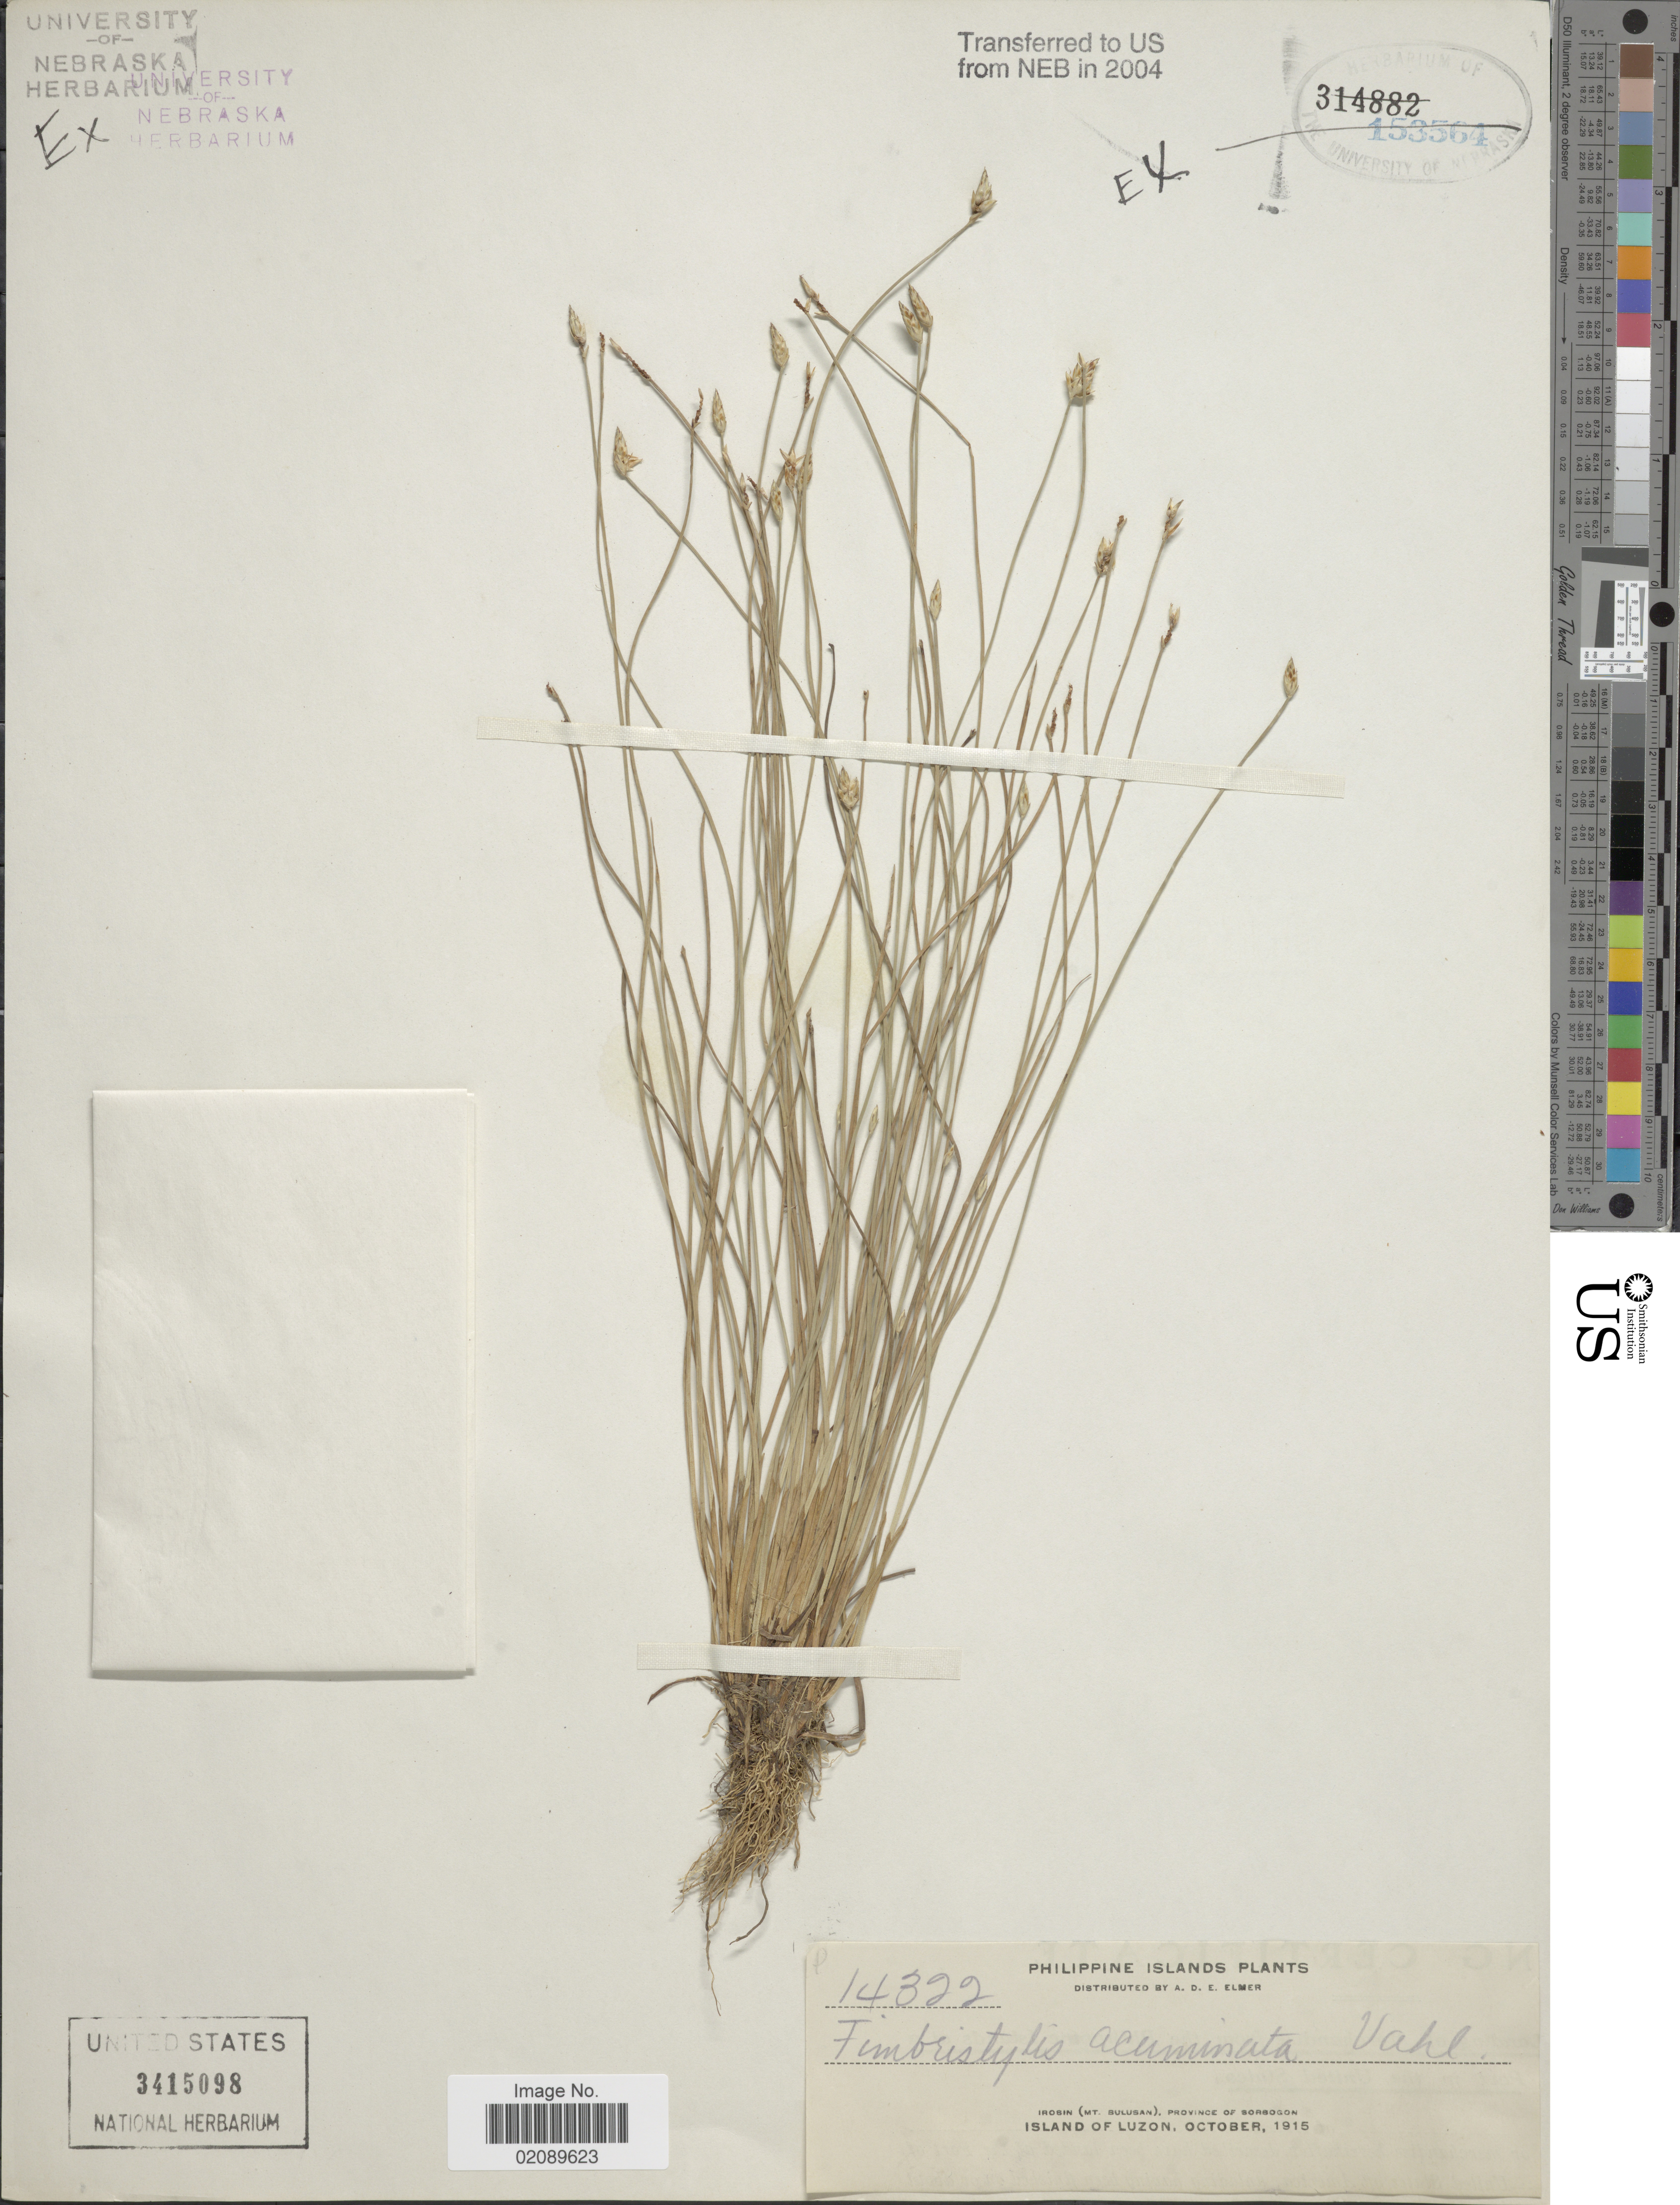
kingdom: Plantae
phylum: Tracheophyta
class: Liliopsida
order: Poales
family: Cyperaceae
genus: Fimbristylis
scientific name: Fimbristylis acuminata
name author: Vahl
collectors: A. D. E. Elmer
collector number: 14322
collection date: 1915-10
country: Philippines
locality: Philippine Islands, Irosin (Mt. Bulusan), Province of Sorsogon, Island of Luzon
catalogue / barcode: US 3415098